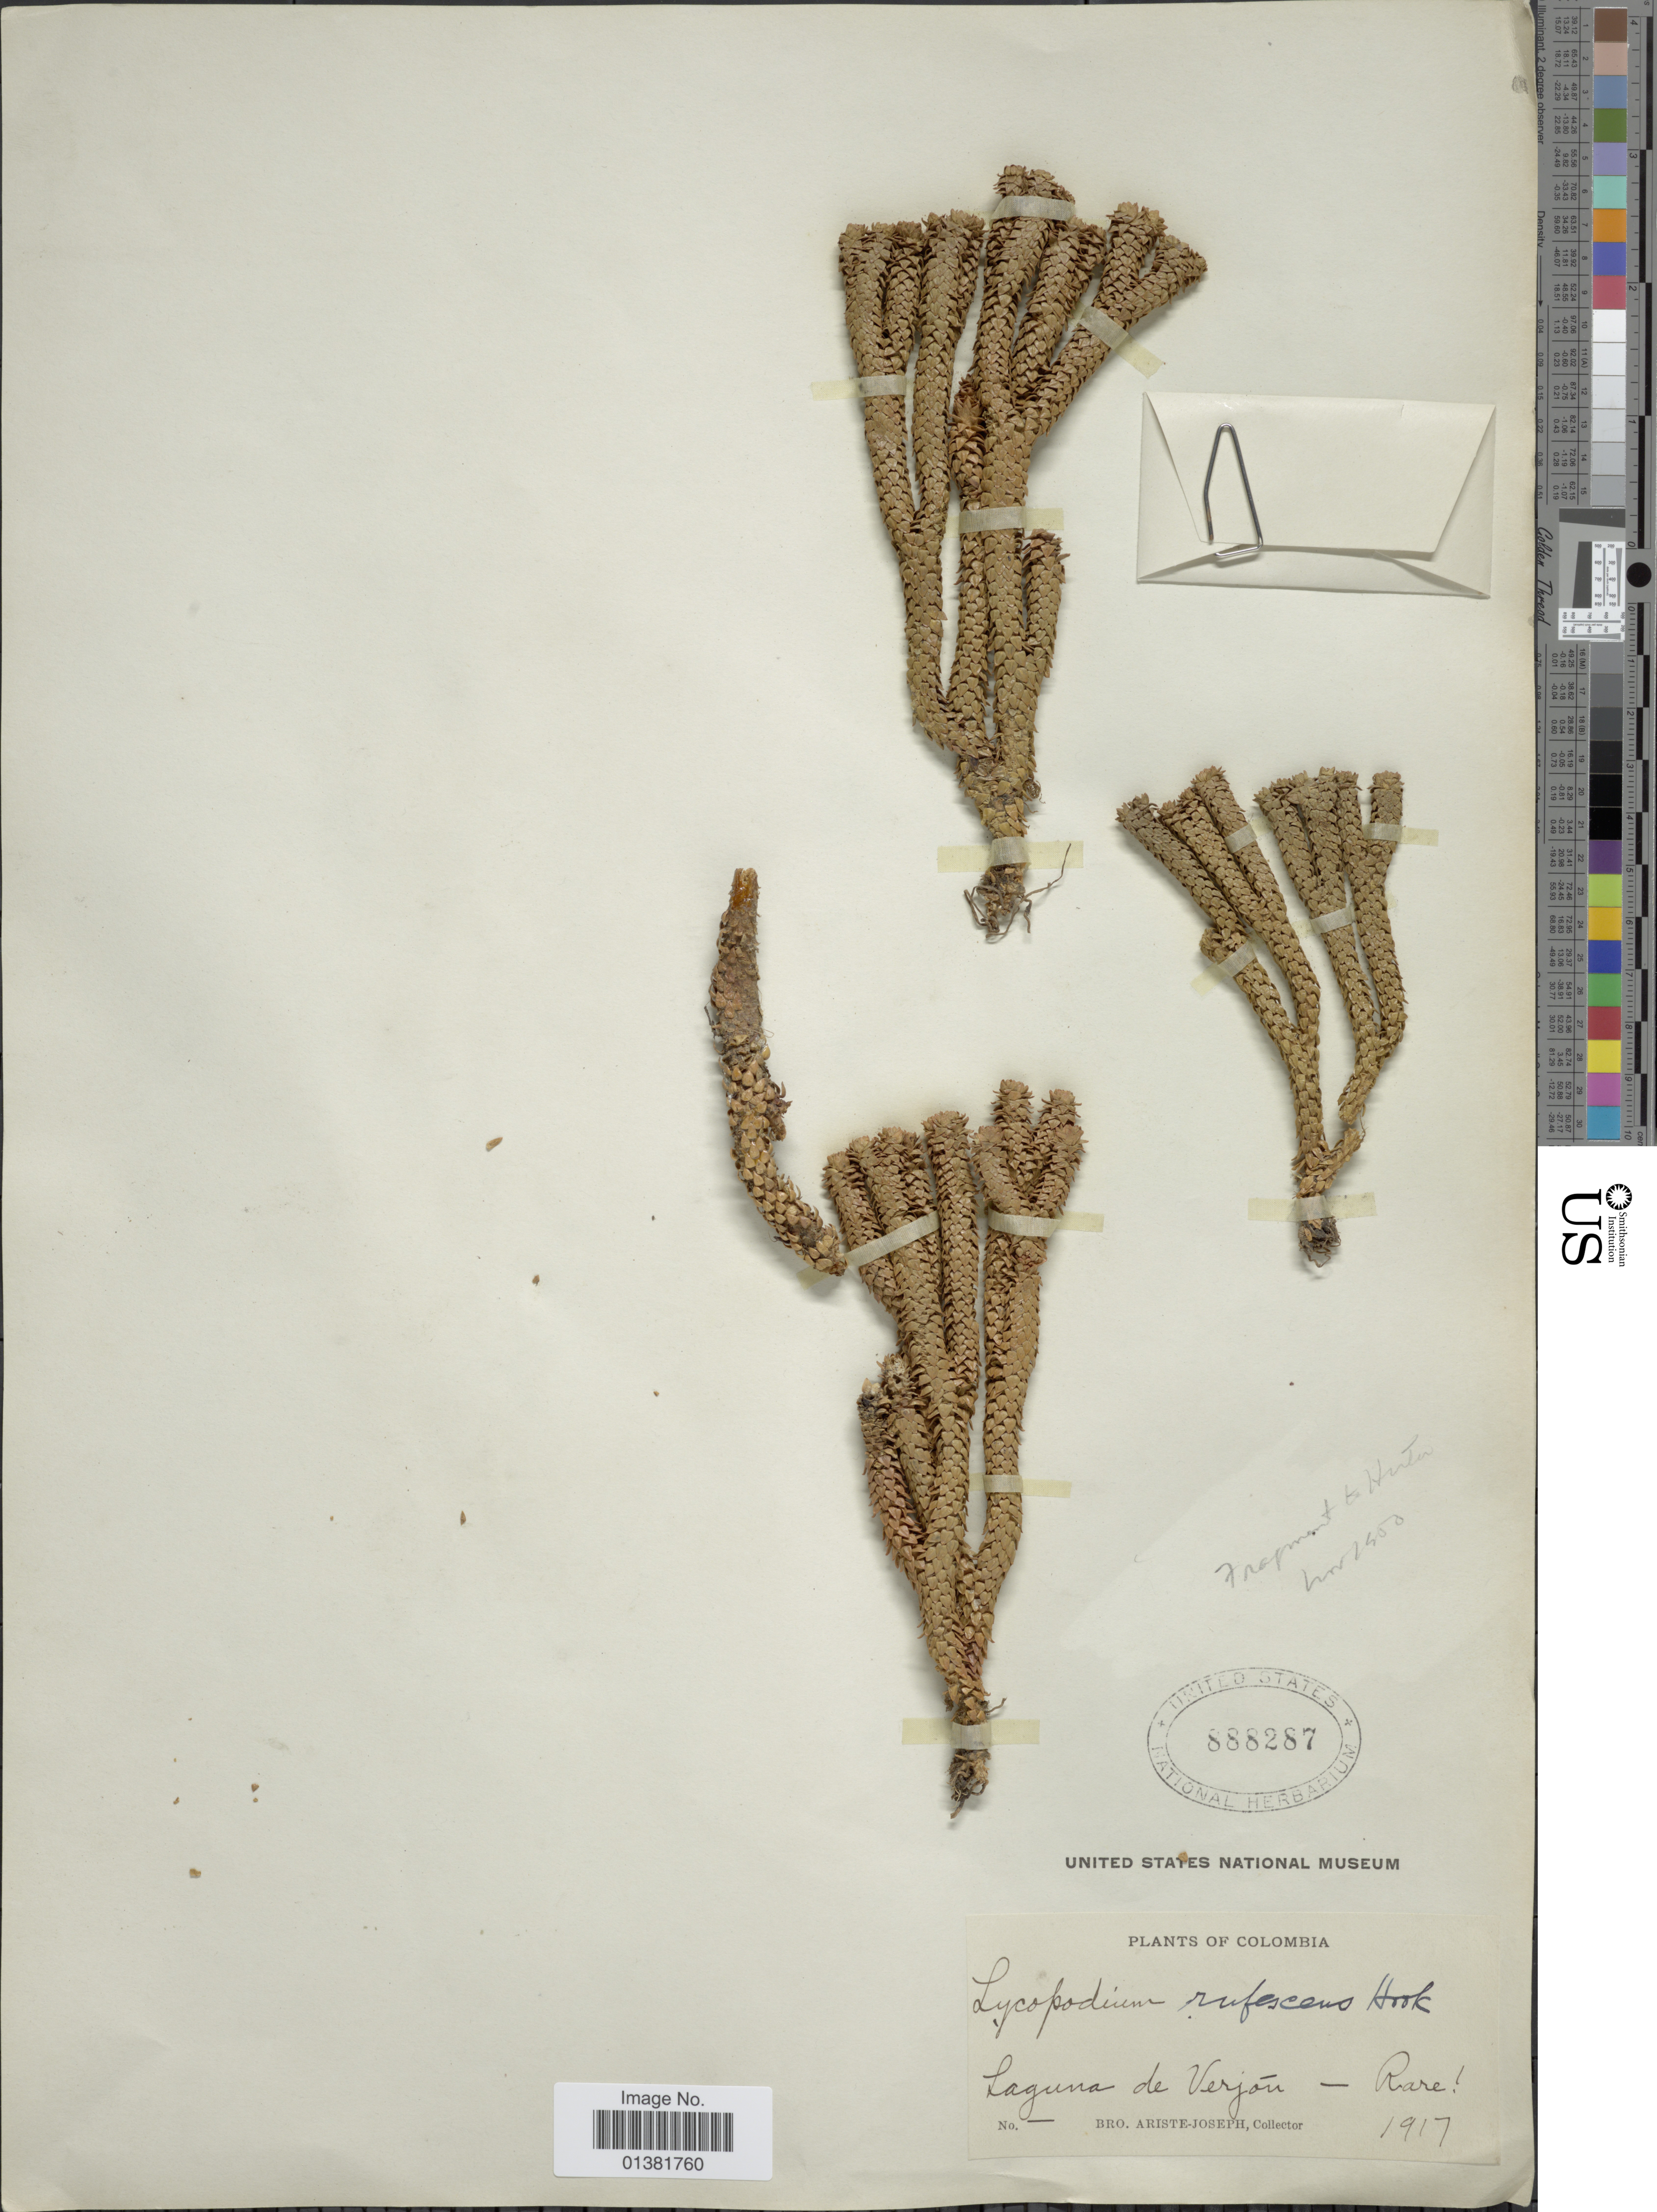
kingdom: Plantae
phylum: Tracheophyta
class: Lycopodiopsida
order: Lycopodiales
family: Lycopodiaceae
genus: Phlegmariurus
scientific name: Phlegmariurus brevifolius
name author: (Grev. & Hook.) B. Øllg.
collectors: Bro. Ariste-Joseph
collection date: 1917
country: Colombia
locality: Laguna de Verjón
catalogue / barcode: US 888287